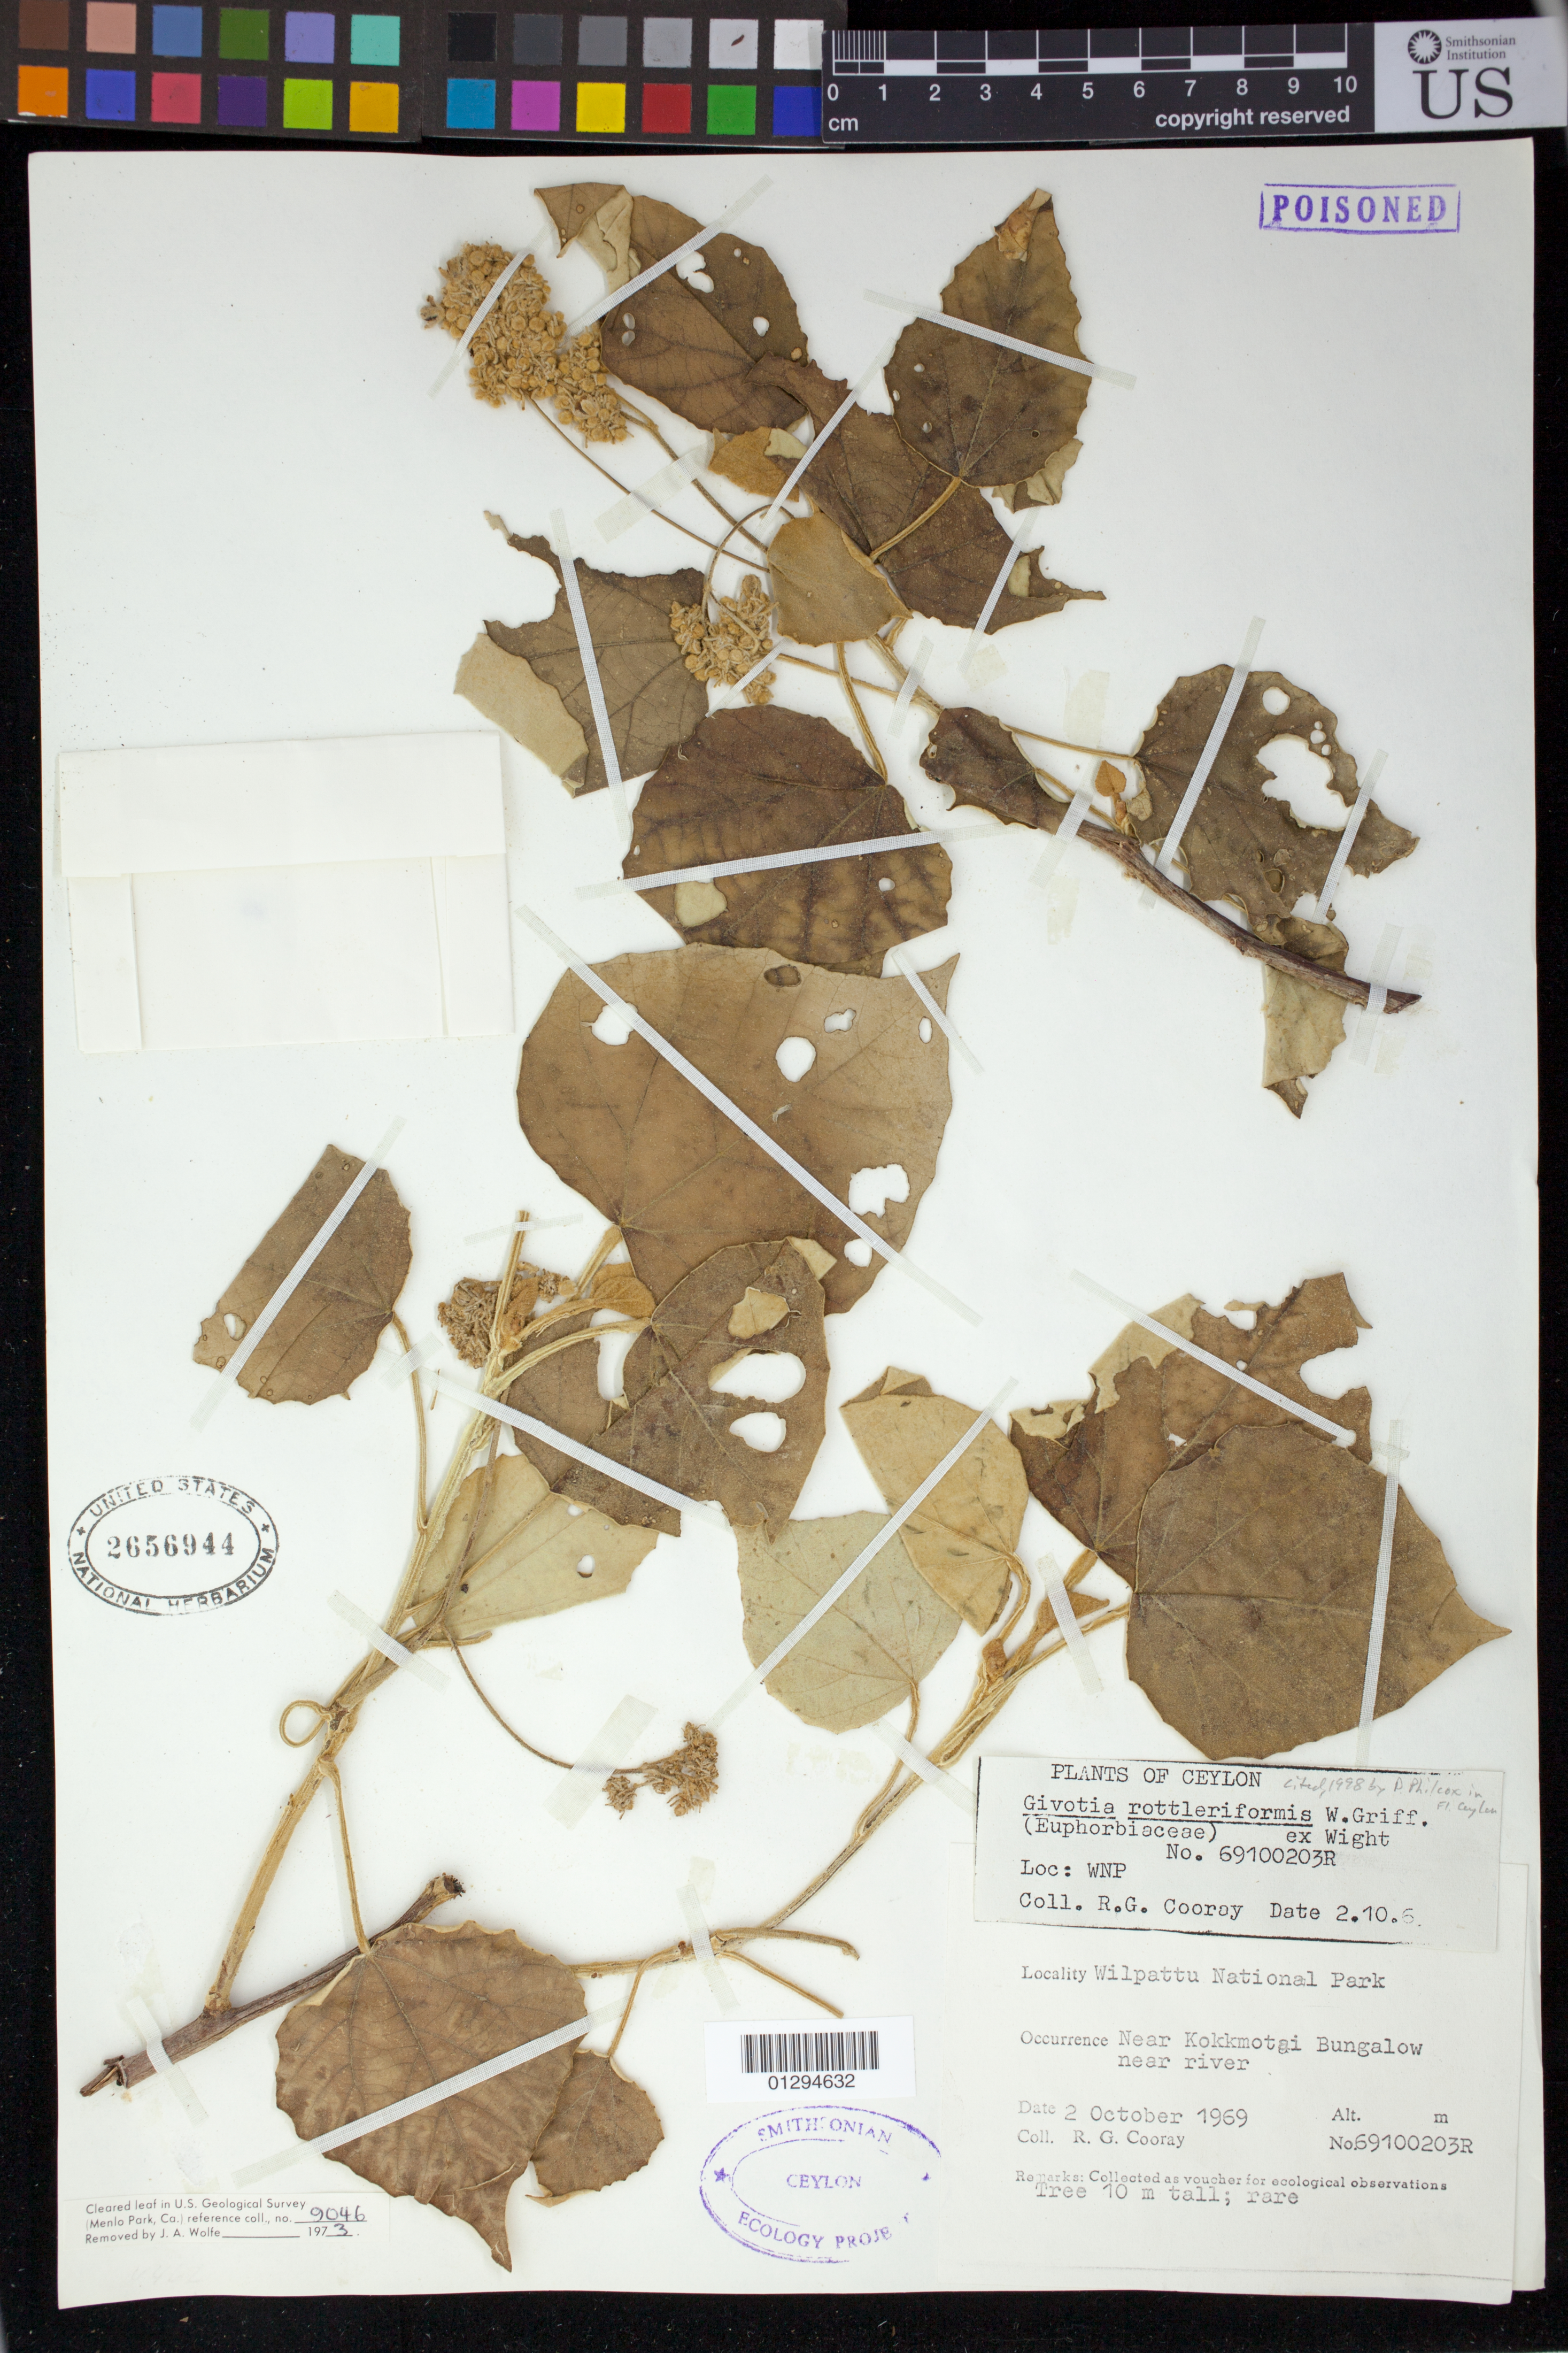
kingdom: Plantae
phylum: Tracheophyta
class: Magnoliopsida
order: Malpighiales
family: Euphorbiaceae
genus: Givotia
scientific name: Givotia rottleriformis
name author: Griff. ex Wight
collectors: R. Cooray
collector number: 69100203R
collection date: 1969-10-02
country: Sri Lanka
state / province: North Western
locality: Wilpattu National Park,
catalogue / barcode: US 2656944